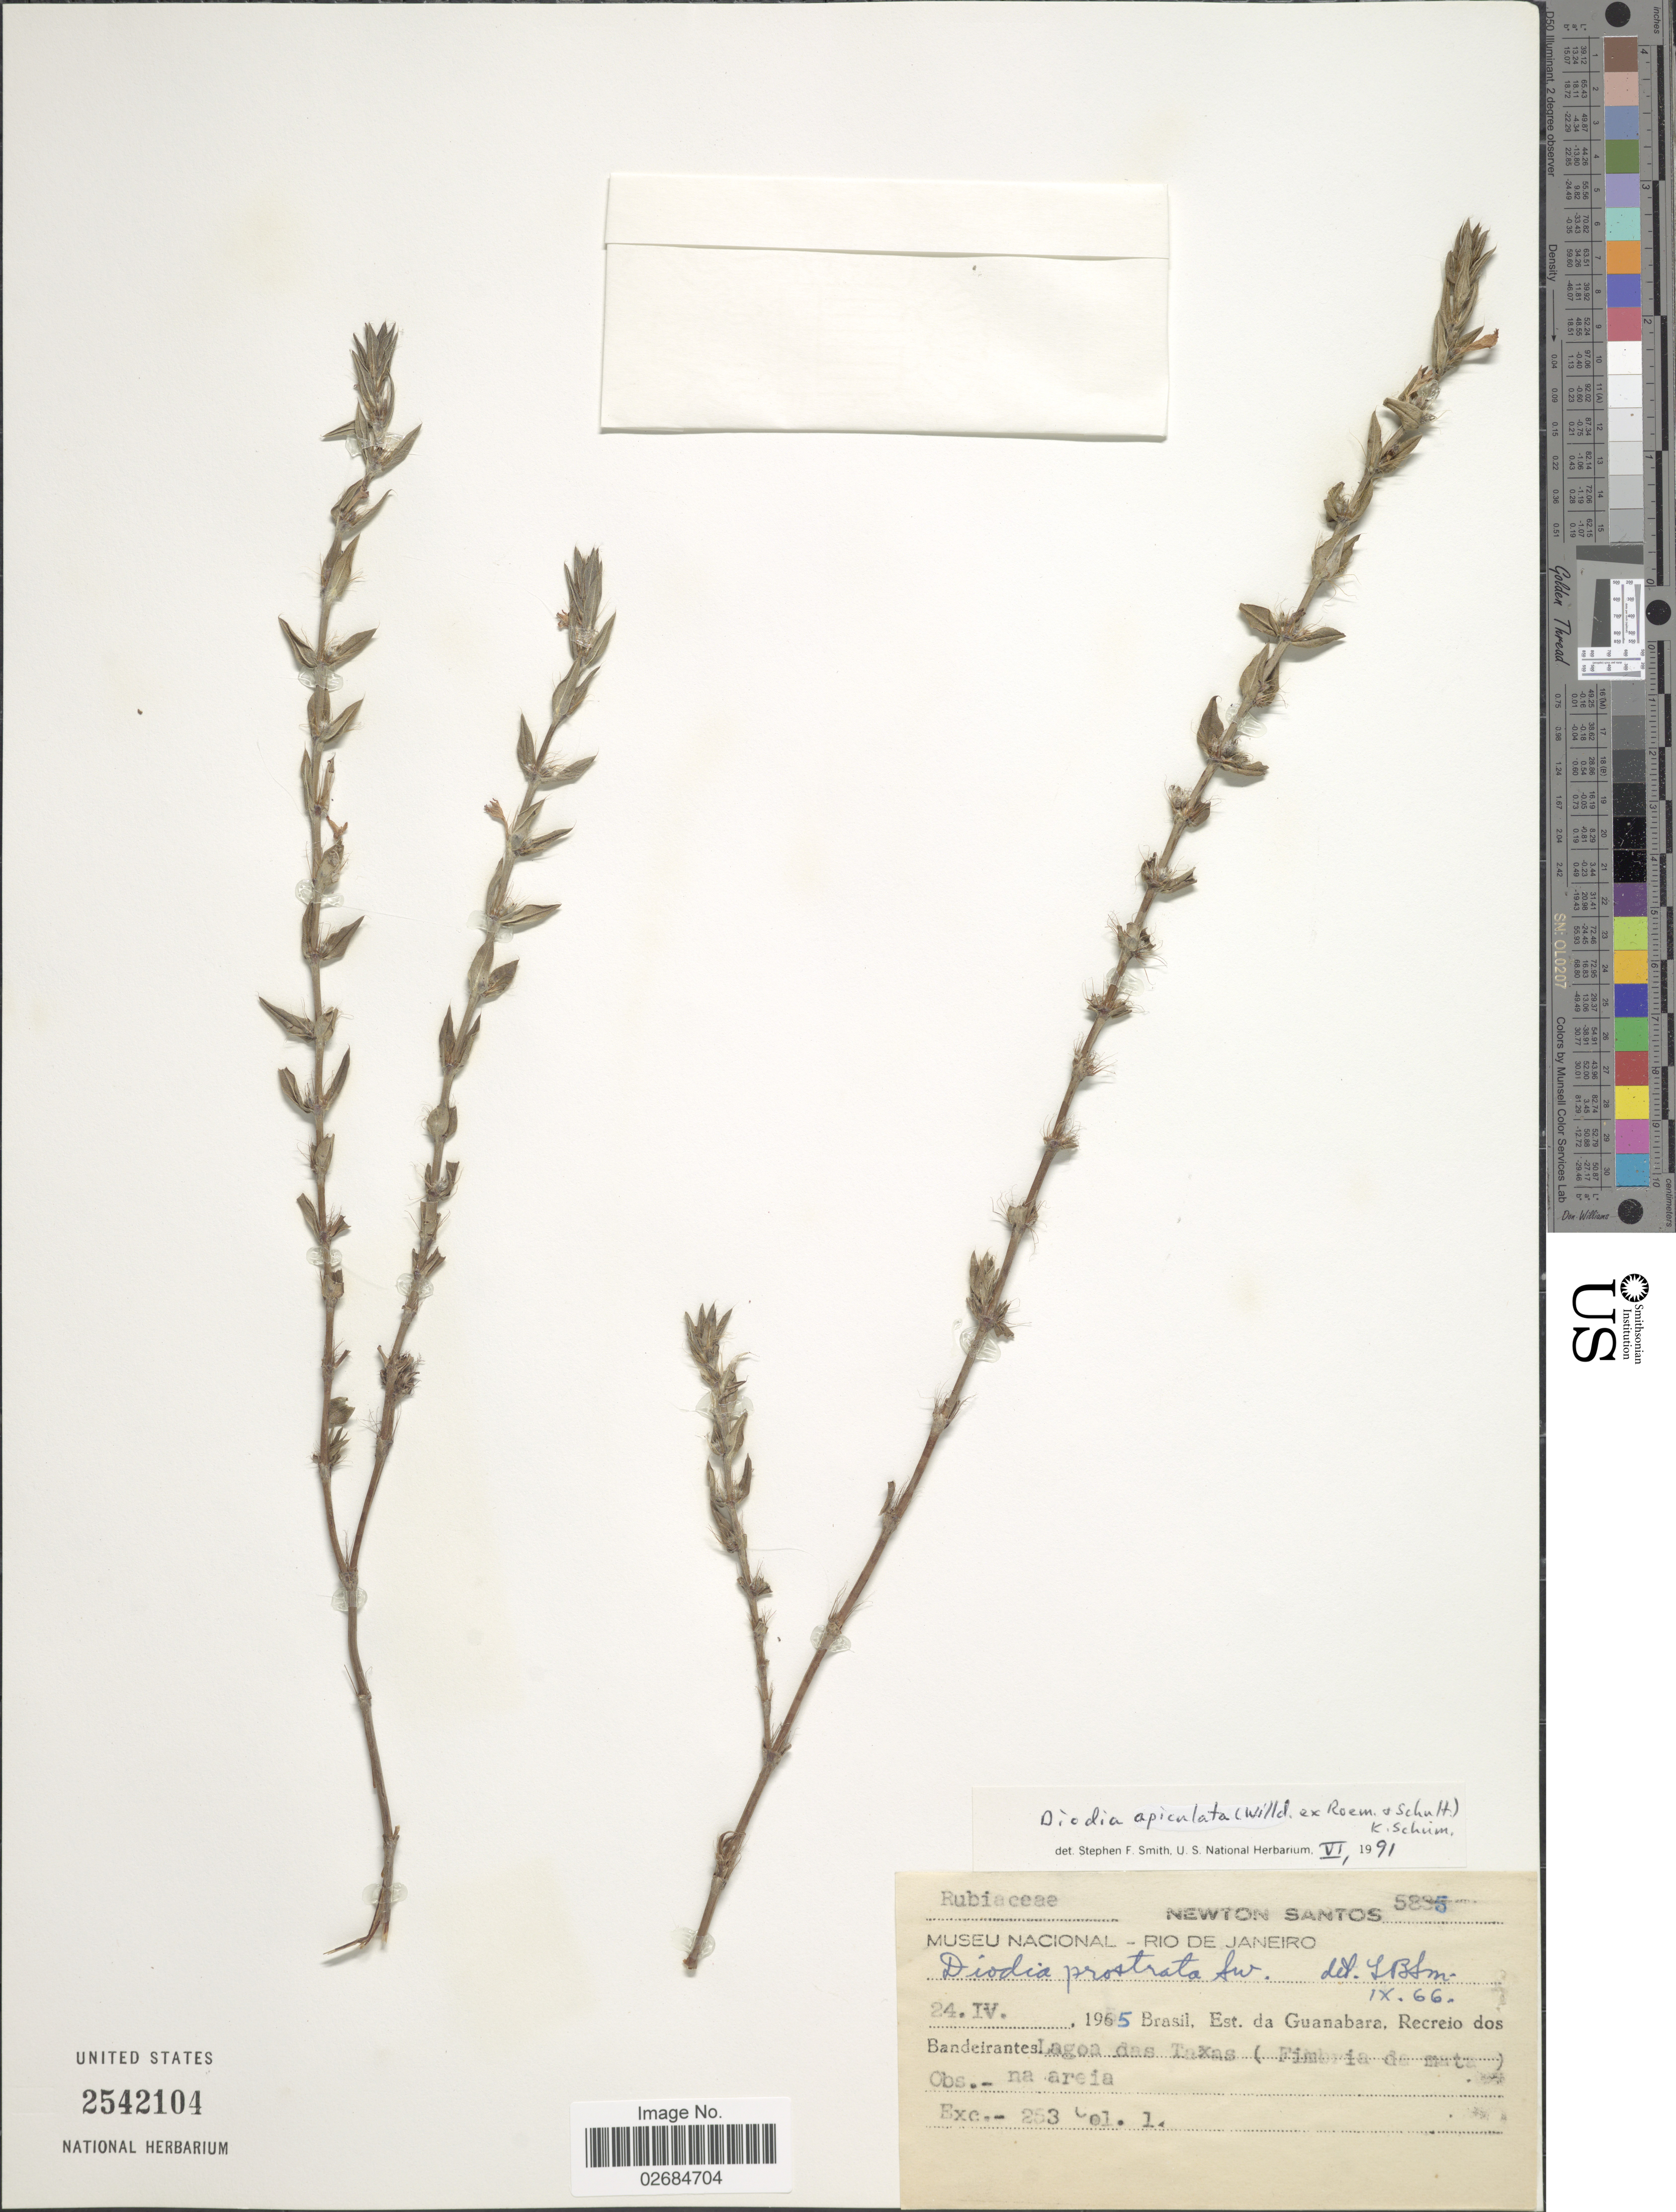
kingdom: Plantae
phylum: Tracheophyta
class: Magnoliopsida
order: Gentianales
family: Rubiaceae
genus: Diodia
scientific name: Diodia apiculata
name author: (Willd. ex Roem. & Schult.) K. Schum.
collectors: N. Santos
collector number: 5835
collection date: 1965-04-24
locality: Est. Da Guanabara, Recreio dos Bandeirantes, Lagoa das Taxas (Fimbria da mata)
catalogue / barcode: US 2542104